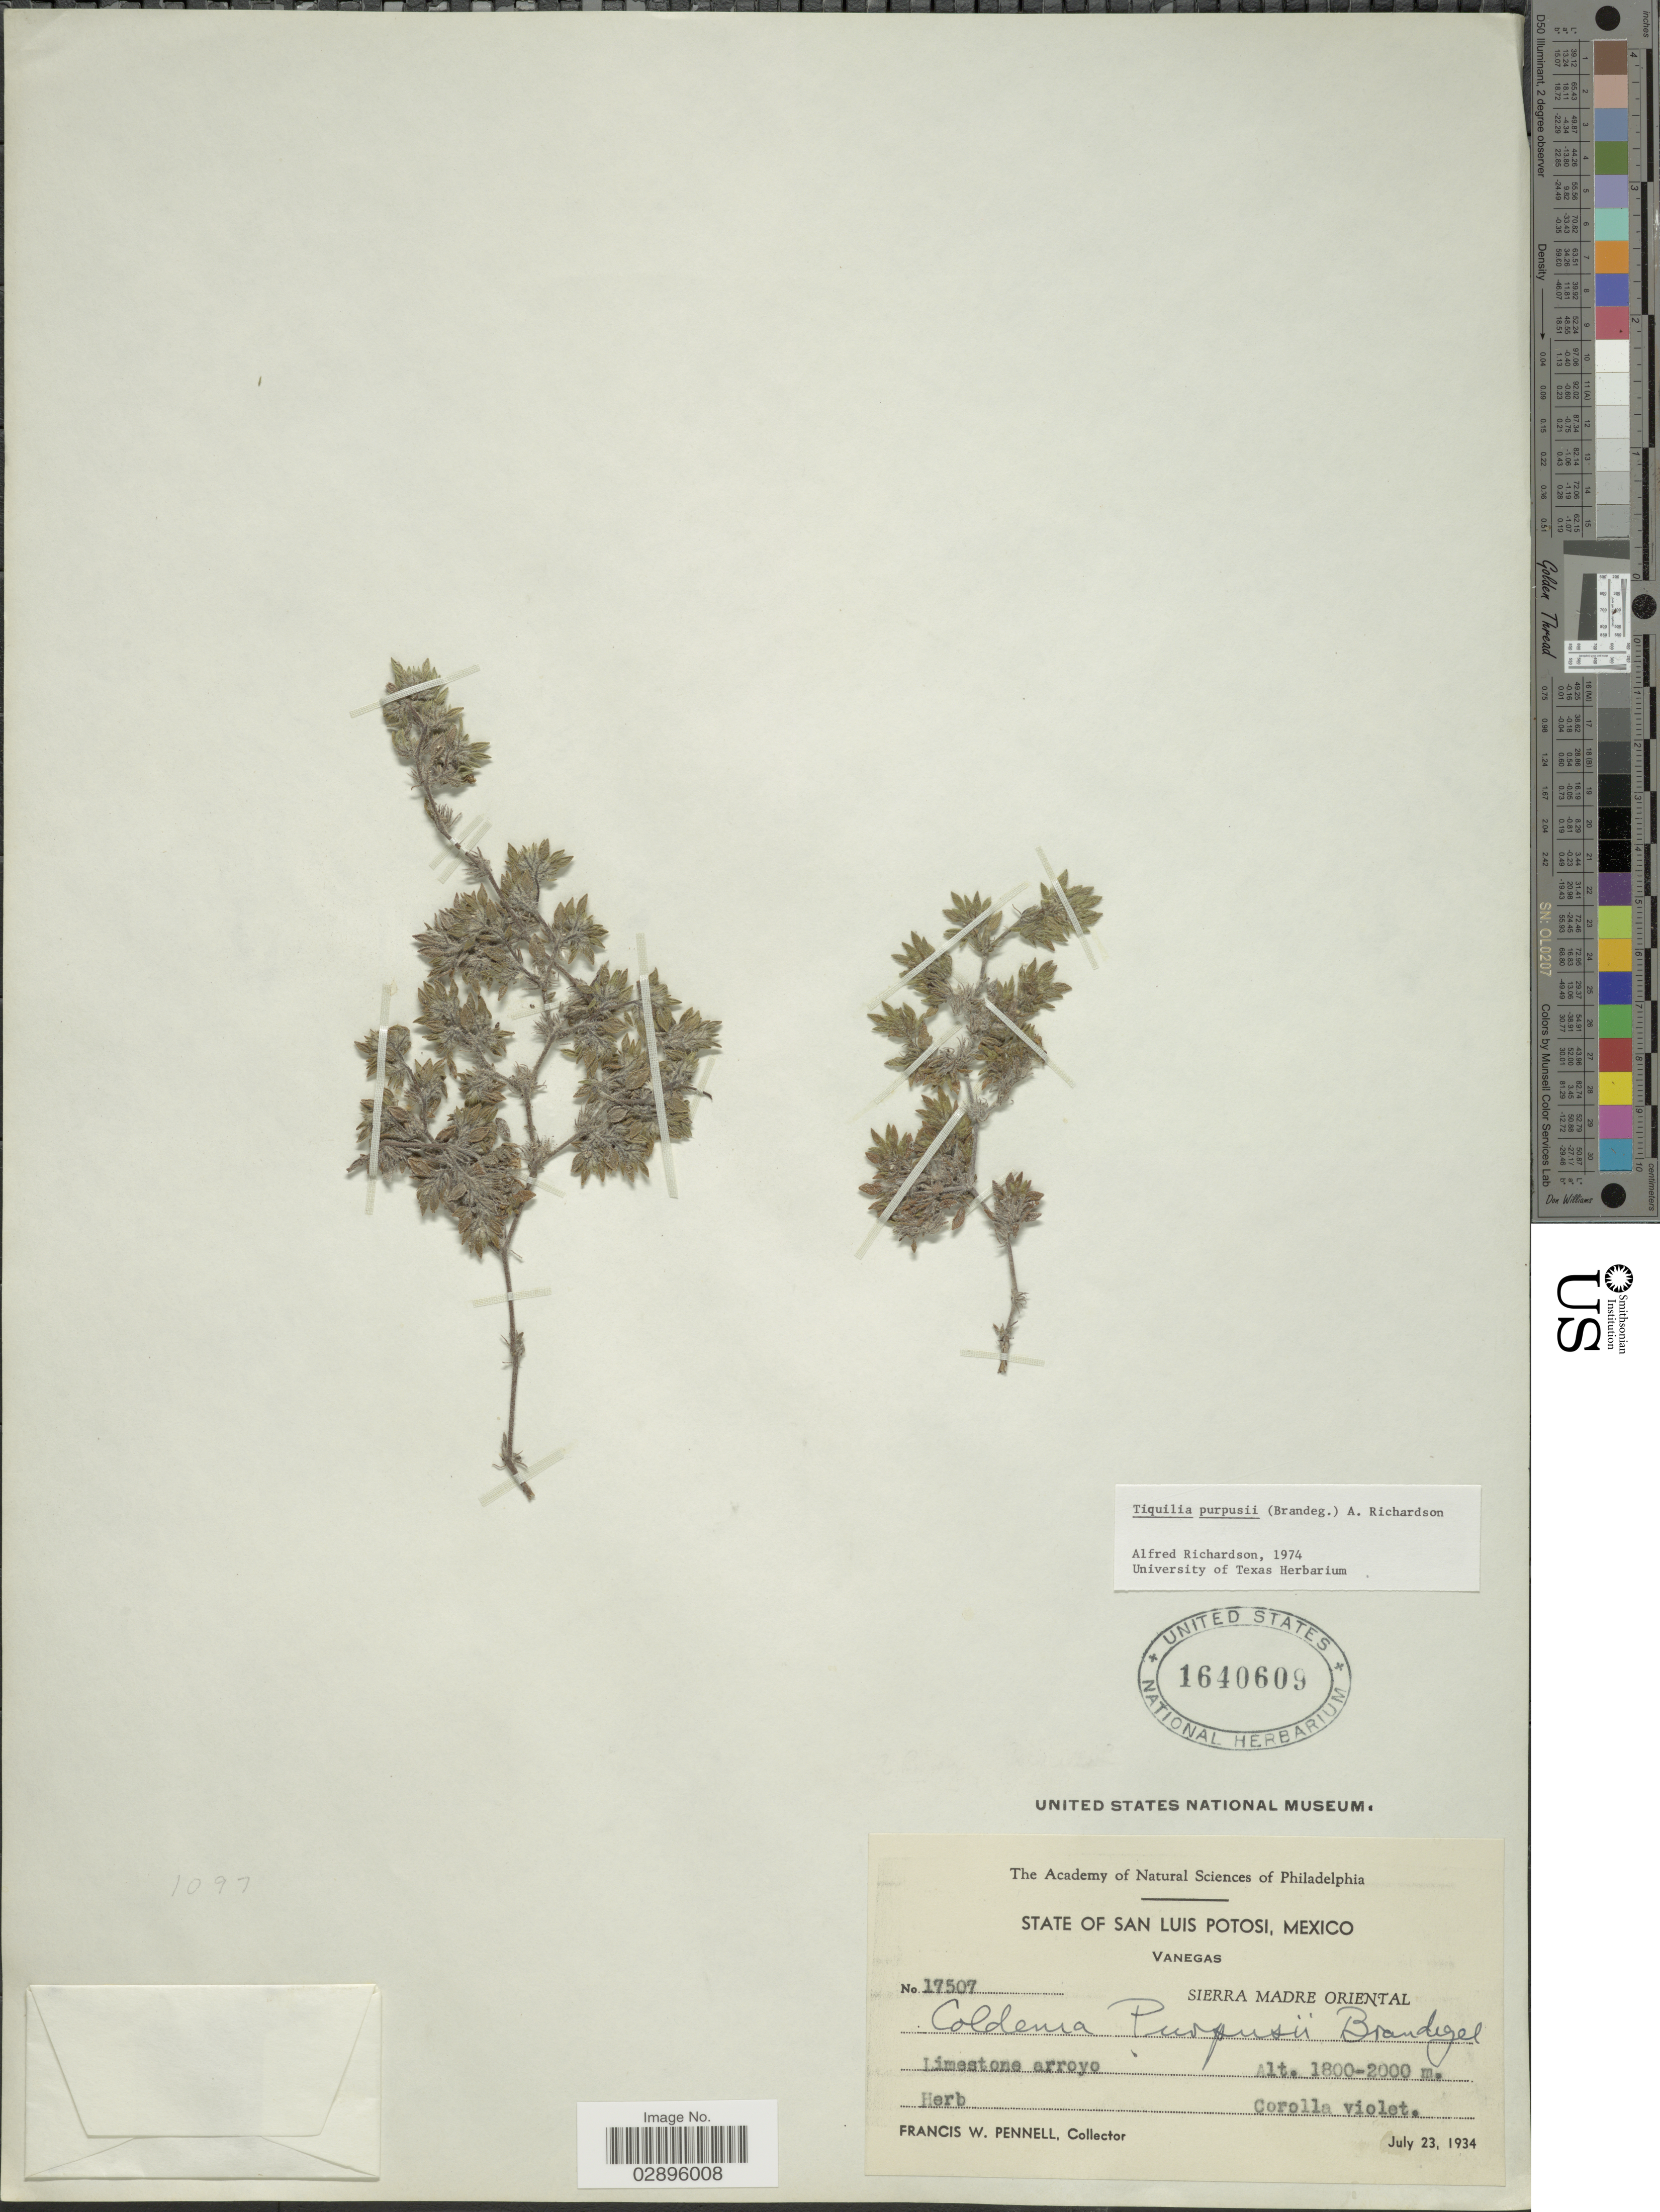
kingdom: Plantae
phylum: Tracheophyta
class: Magnoliopsida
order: Boraginales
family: Ehretiaceae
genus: Tiquilia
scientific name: Tiquilia purpusii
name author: (Brandegee) A.T. Richardson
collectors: F. W. Pennell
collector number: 17507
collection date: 1934-07-23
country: Mexico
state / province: San Luis Potosí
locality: Vanegas. Sierra Madre Oriental.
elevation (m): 1800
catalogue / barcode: US 1640609